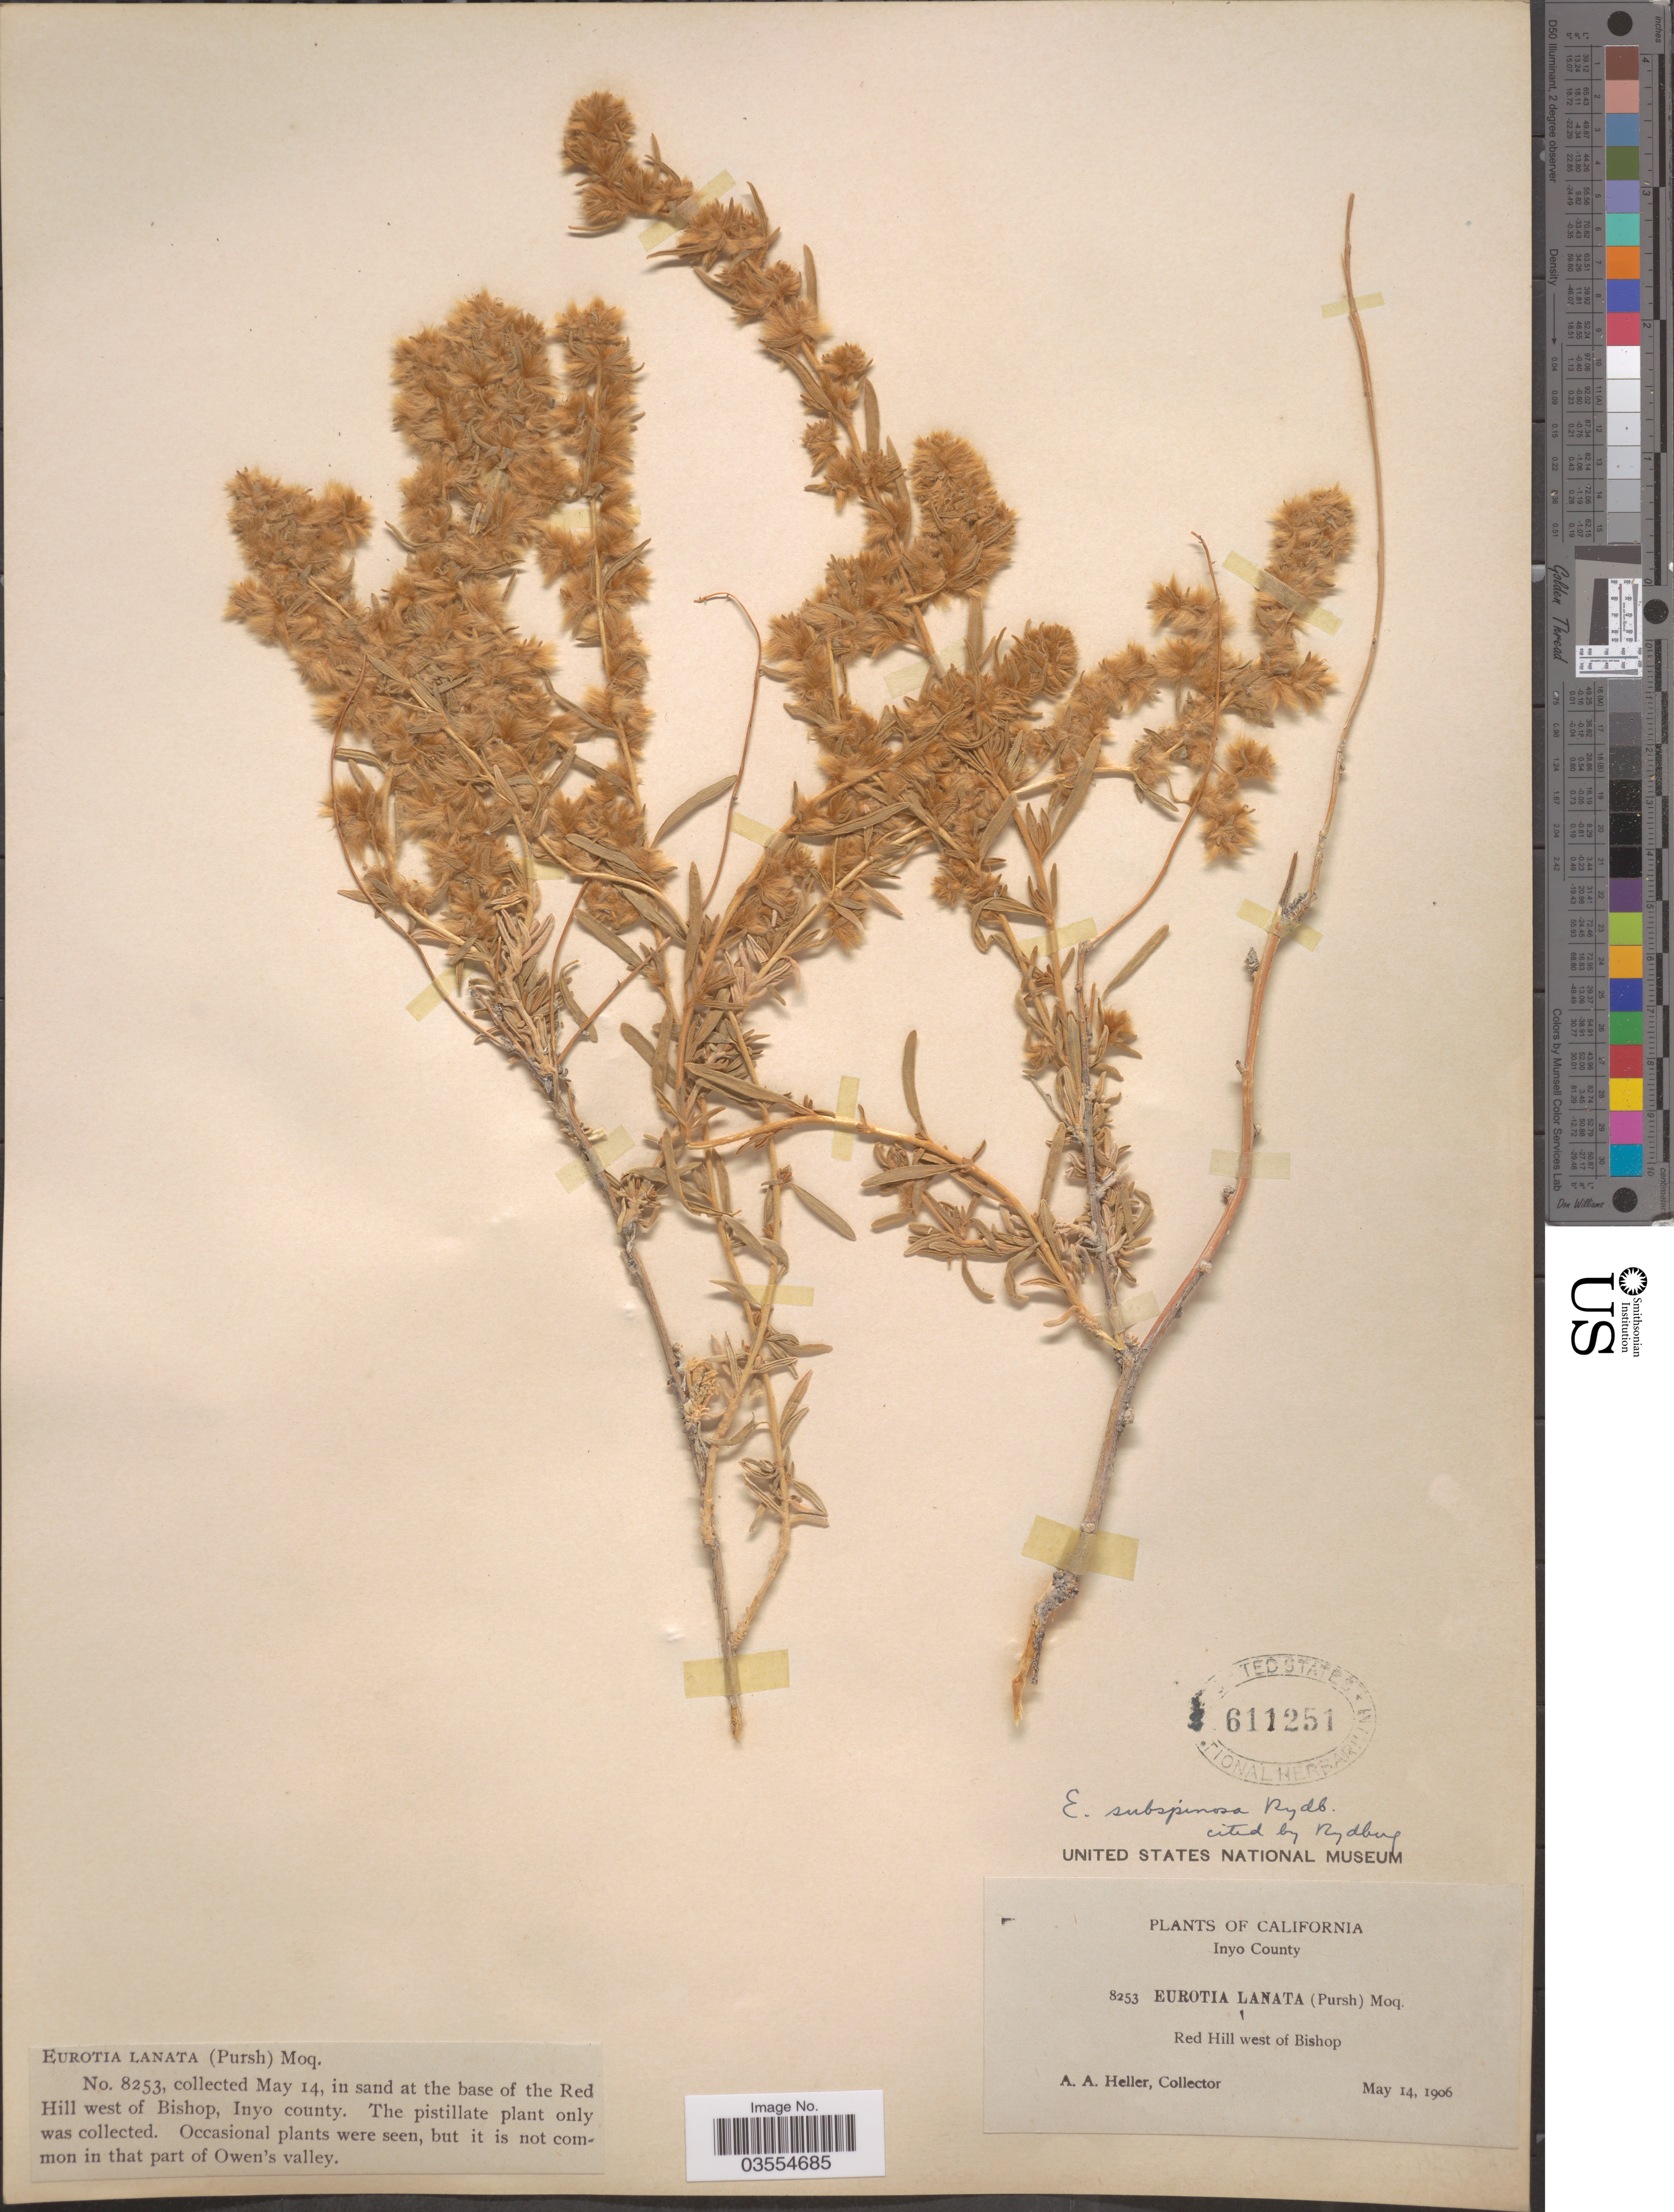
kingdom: Plantae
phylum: Tracheophyta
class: Magnoliopsida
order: Caryophyllales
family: Amaranthaceae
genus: Krascheninnikovia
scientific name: Krascheninnikovia lanata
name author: (Pursh) A. Meeuse & A.Smit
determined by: U.S. National Herbarium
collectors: A. A. Heller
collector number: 8253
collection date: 1906-05-14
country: United States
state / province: California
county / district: Inyo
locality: Inyo County. Red Hill west of Bishop.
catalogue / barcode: US 611251